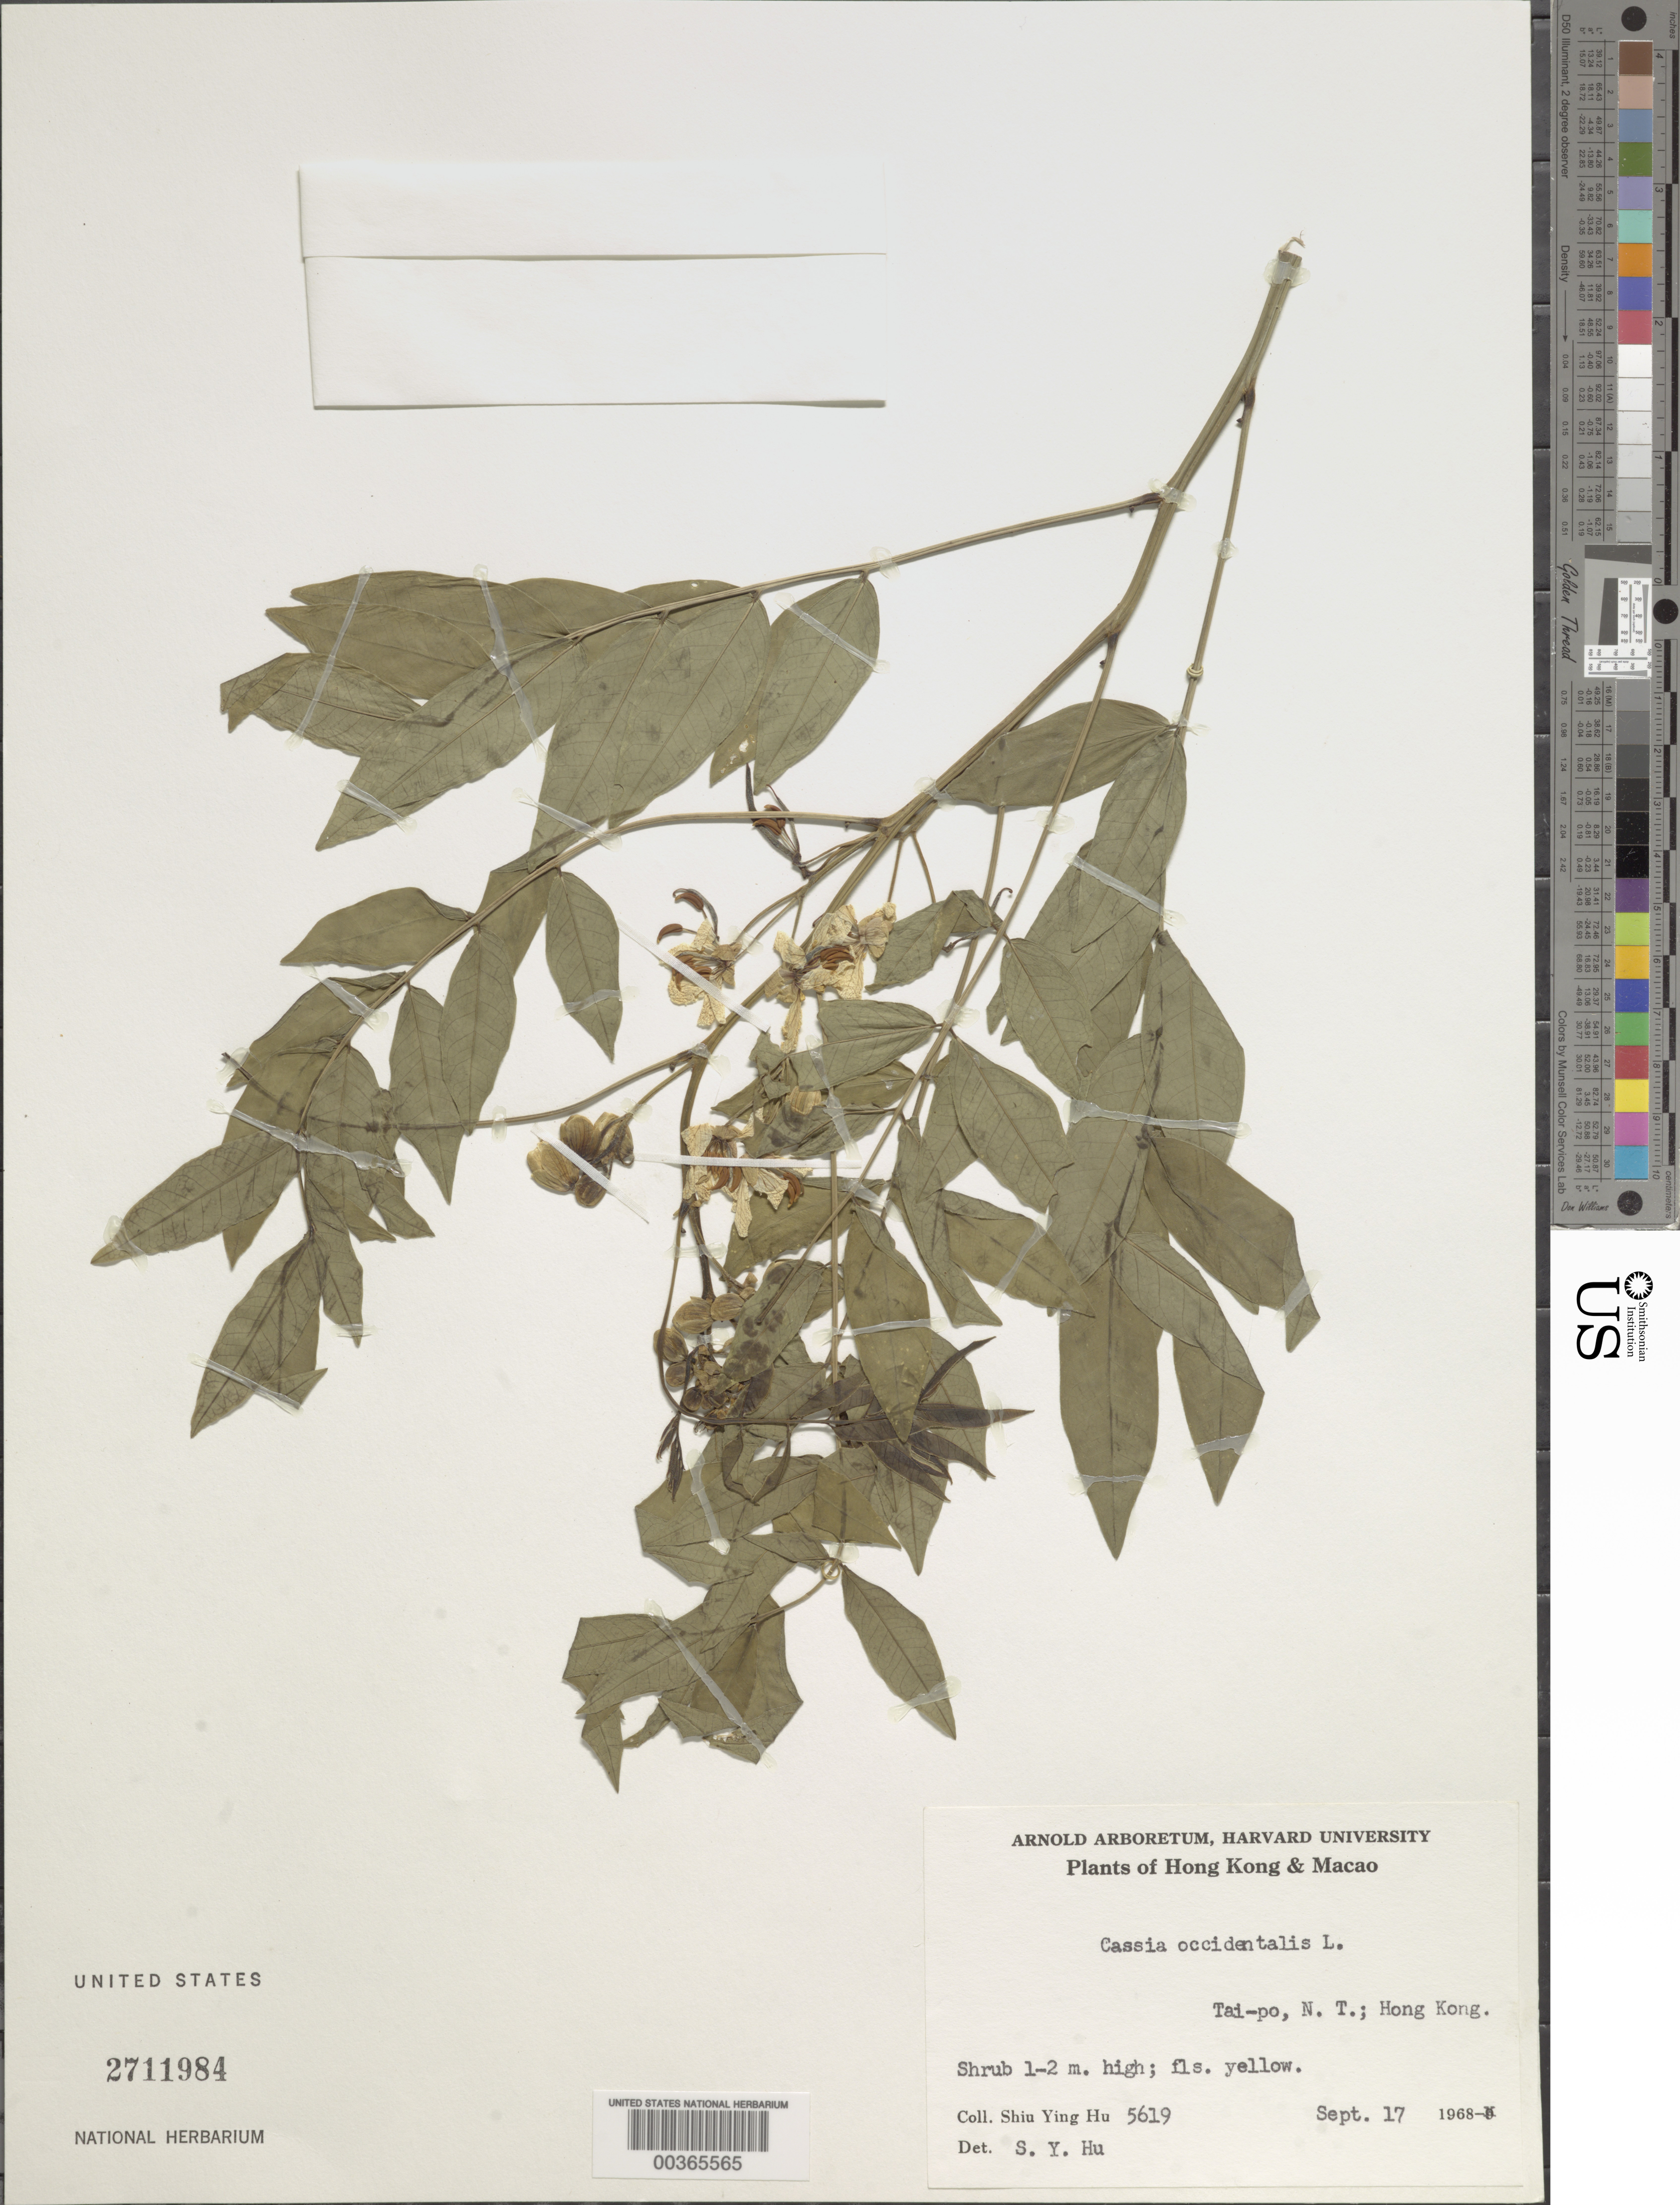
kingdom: Plantae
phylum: Tracheophyta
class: Magnoliopsida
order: Fabales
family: Fabaceae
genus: Senna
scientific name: Senna occidentalis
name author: (L.) Link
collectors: S. Y. Hu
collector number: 5619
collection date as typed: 17 Sep 1968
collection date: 1968-09-17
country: China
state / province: Hong Kong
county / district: New Territories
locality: Tai-po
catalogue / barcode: US 2711984